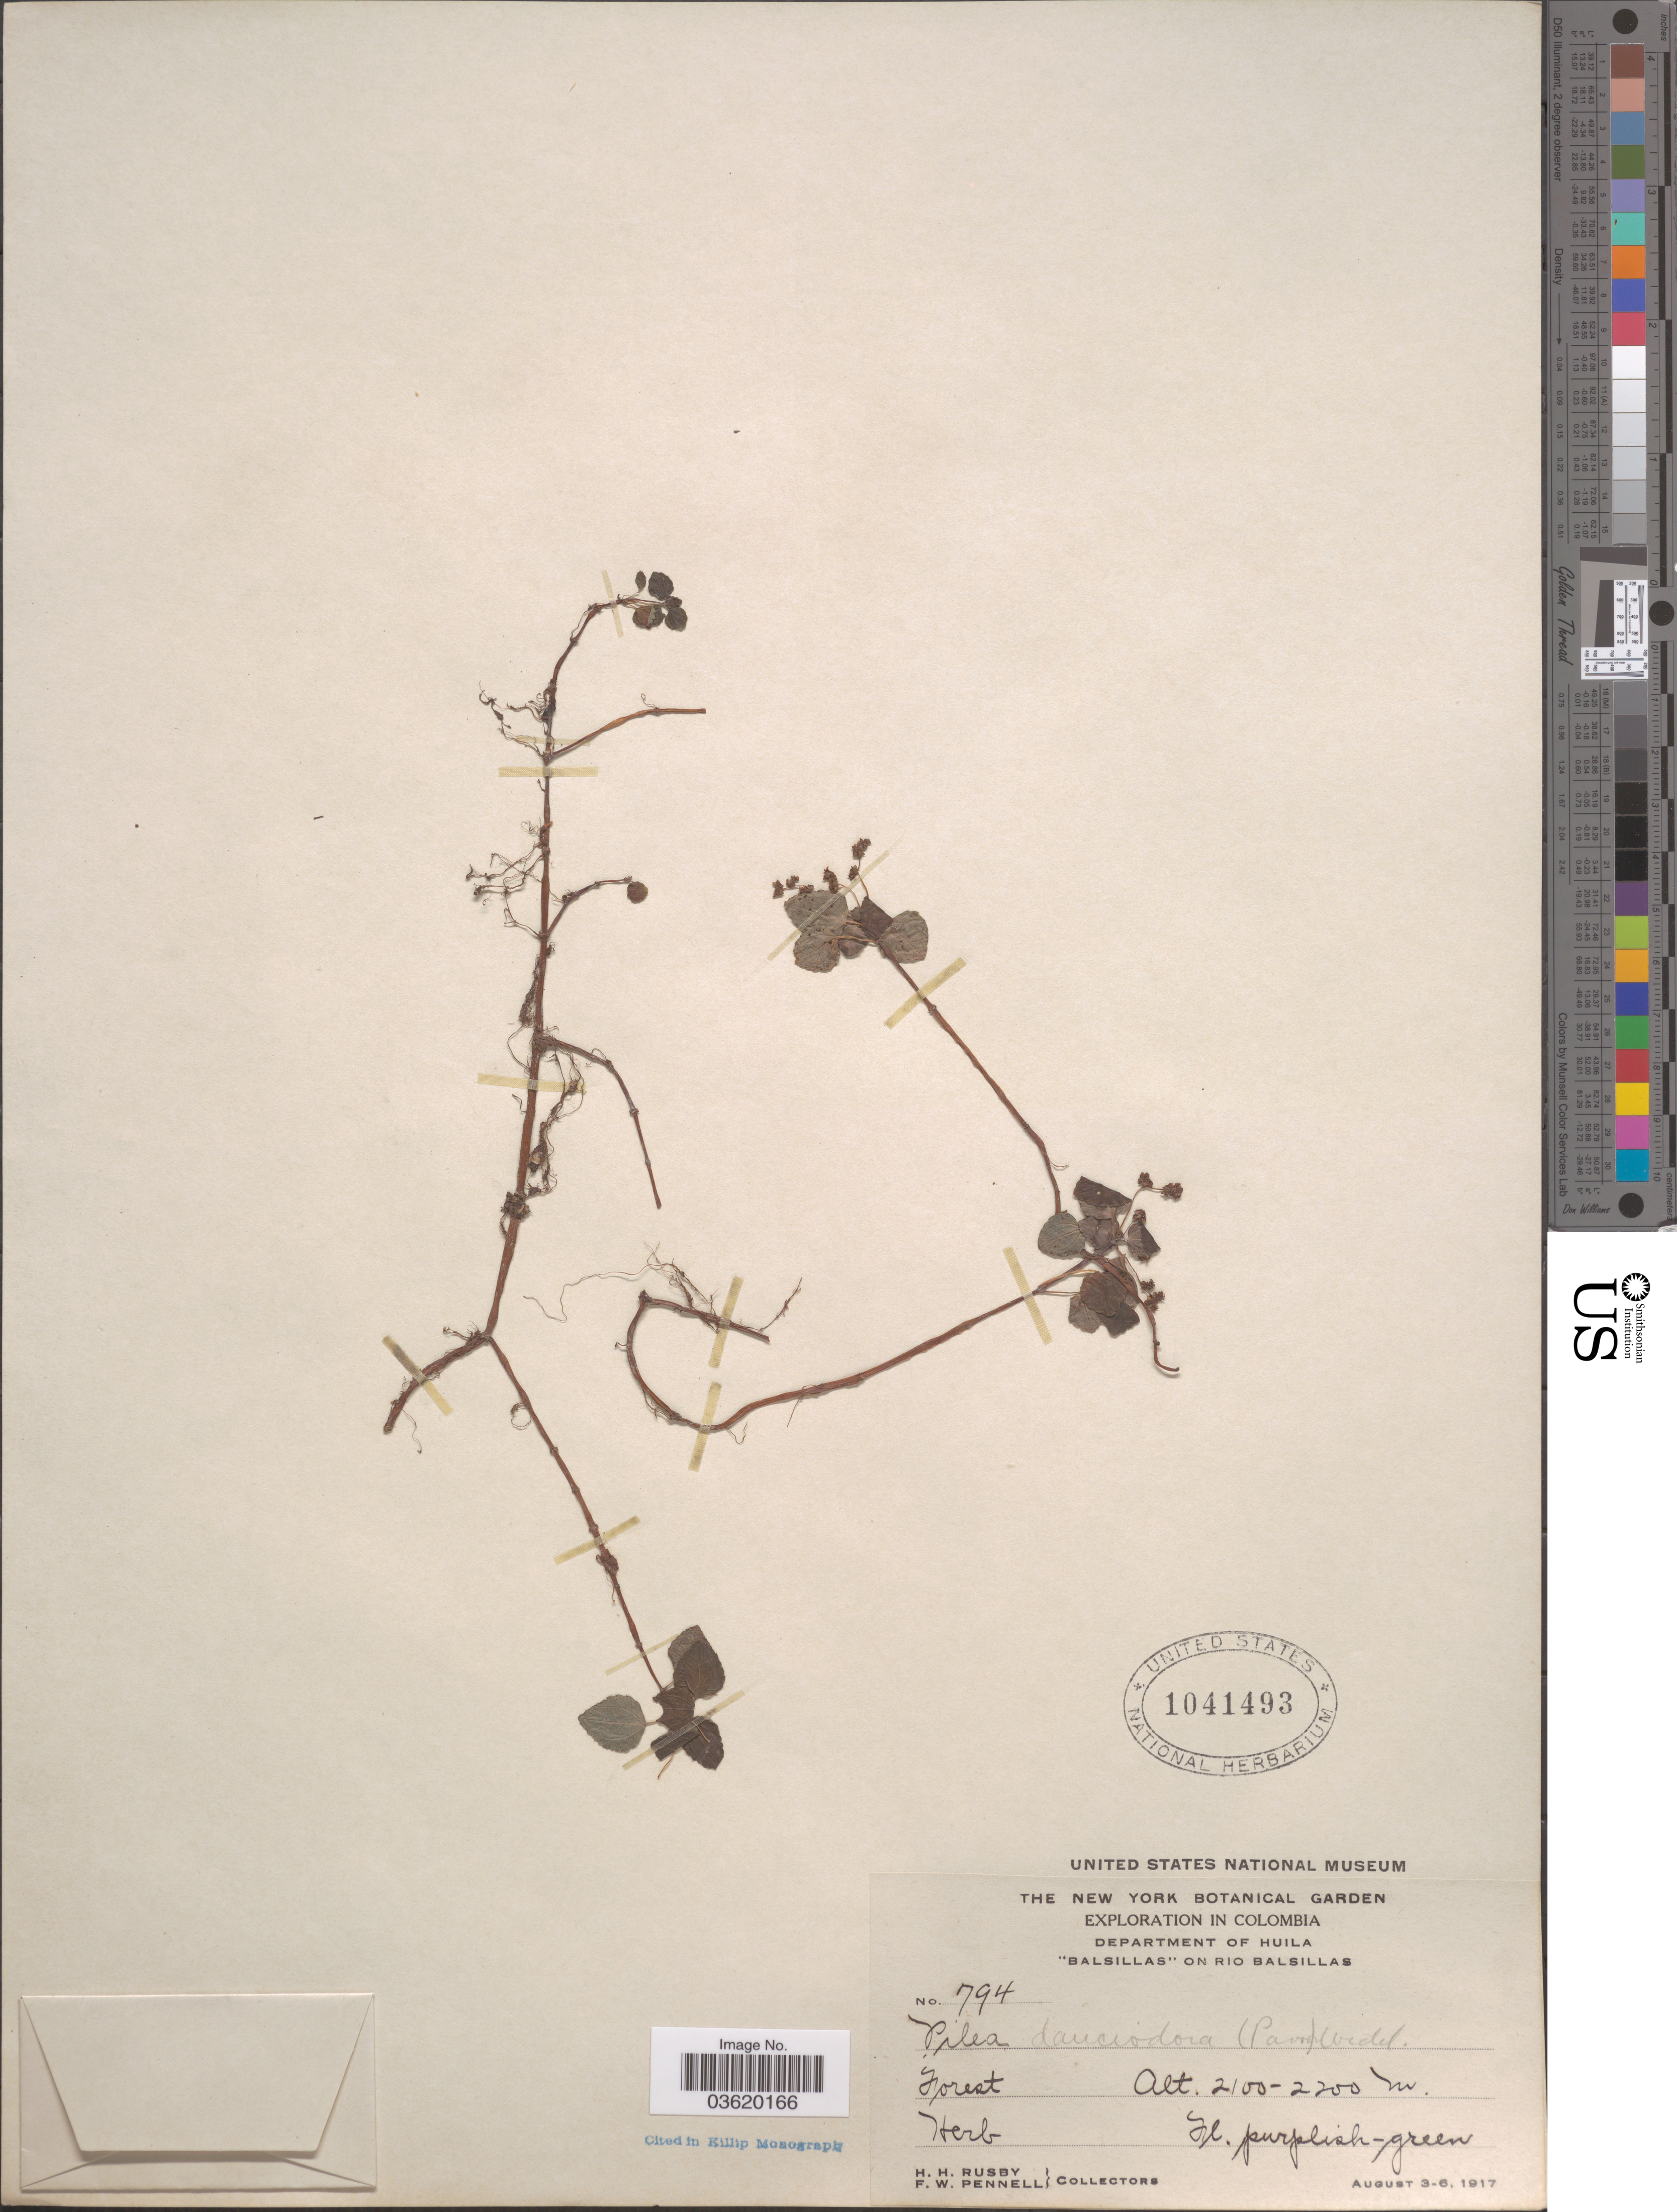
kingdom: Plantae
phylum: Tracheophyta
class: Magnoliopsida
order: Rosales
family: Urticaceae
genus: Pilea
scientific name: Pilea dauciodora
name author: Pav. ex Wedd.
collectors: H. H. Rusby & F. W. Pennell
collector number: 794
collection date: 1917-08-03/1917-08-06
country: Colombia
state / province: Huila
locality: Department of Huila. "Balsillas" on Rio Balsillas.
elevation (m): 2100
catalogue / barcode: US 1041493